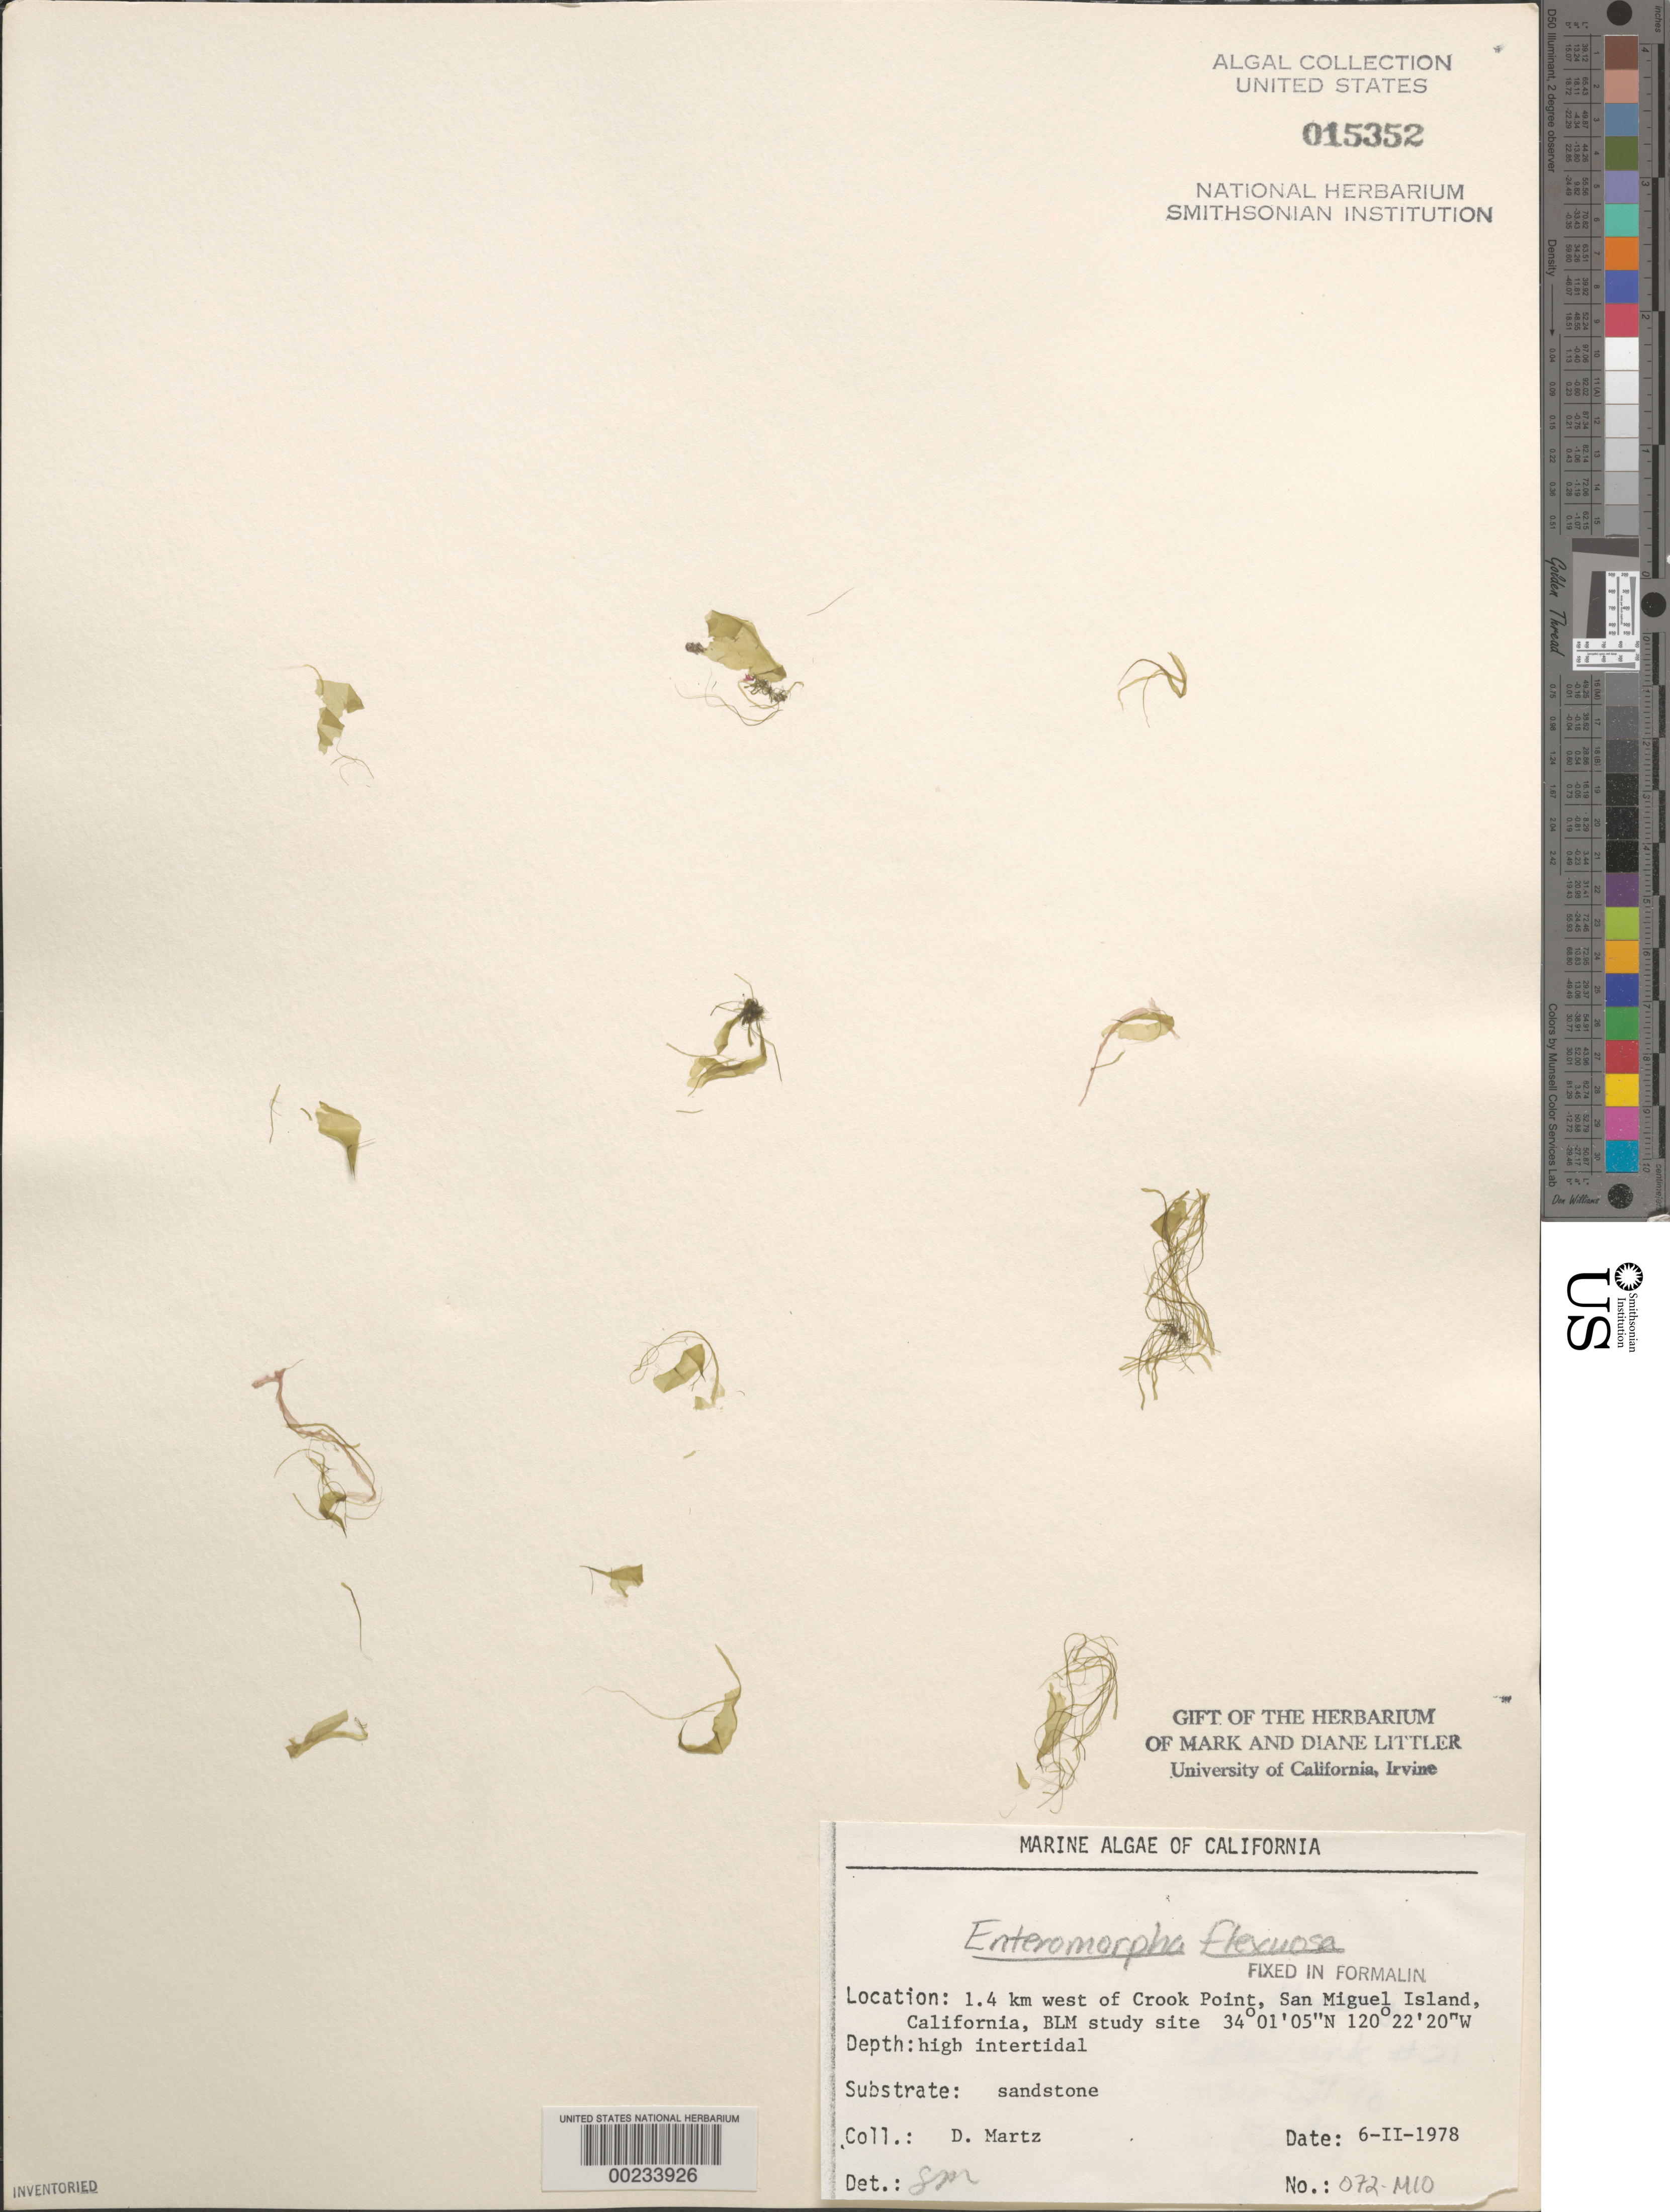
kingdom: Plantae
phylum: Chlorophyta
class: Ulvophyceae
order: Ulvales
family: Ulvaceae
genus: Ulva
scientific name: Ulva flexuosa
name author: Wulfen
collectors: D. Martz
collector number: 072-mio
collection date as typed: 06 Feb 1978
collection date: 1978-02-06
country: United States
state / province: California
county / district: Santa Barbara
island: San Miguel Island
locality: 1.4 km north of Crook Point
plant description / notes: BLM-SOCALBIGHT Rocky Intertidal Survey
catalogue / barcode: US 15352